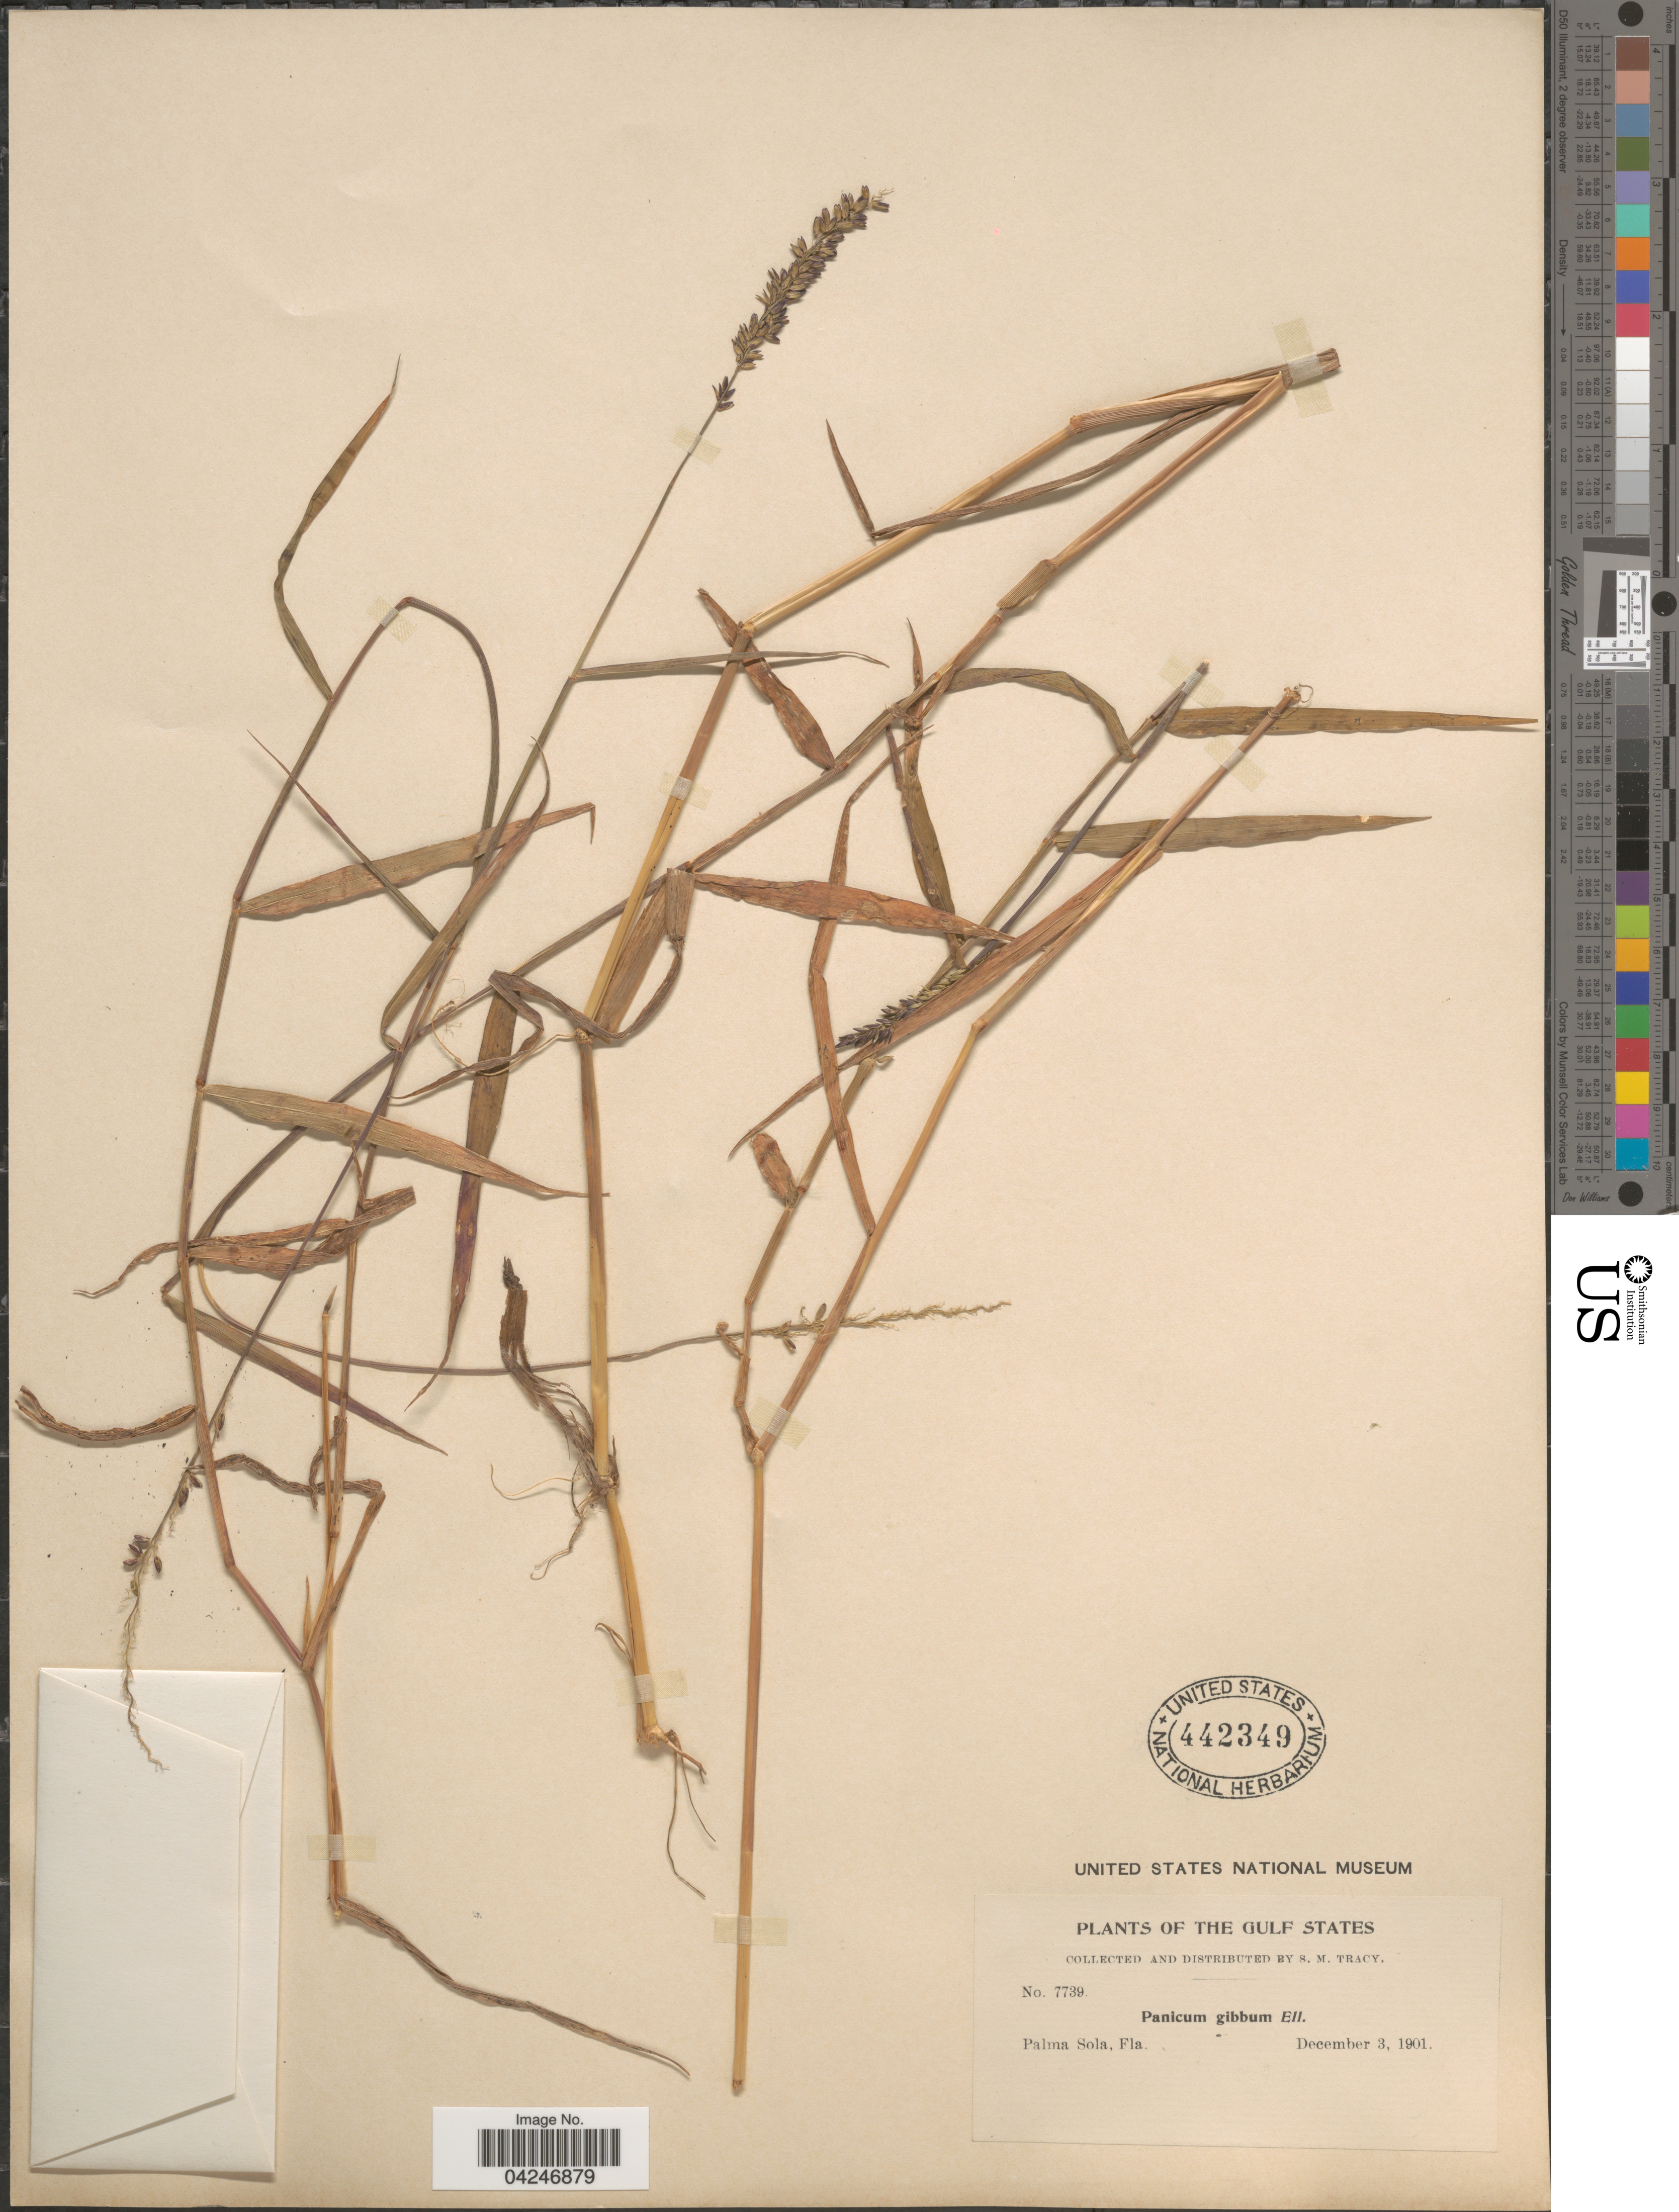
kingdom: Plantae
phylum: Tracheophyta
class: Liliopsida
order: Poales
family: Poaceae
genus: Sacciolepis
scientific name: Sacciolepis striata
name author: (L.) Nash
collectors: S. M. Tracy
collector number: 7739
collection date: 1901-12-03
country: United States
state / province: Florida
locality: The Gulf States. Palma Sola.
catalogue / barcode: US 442349